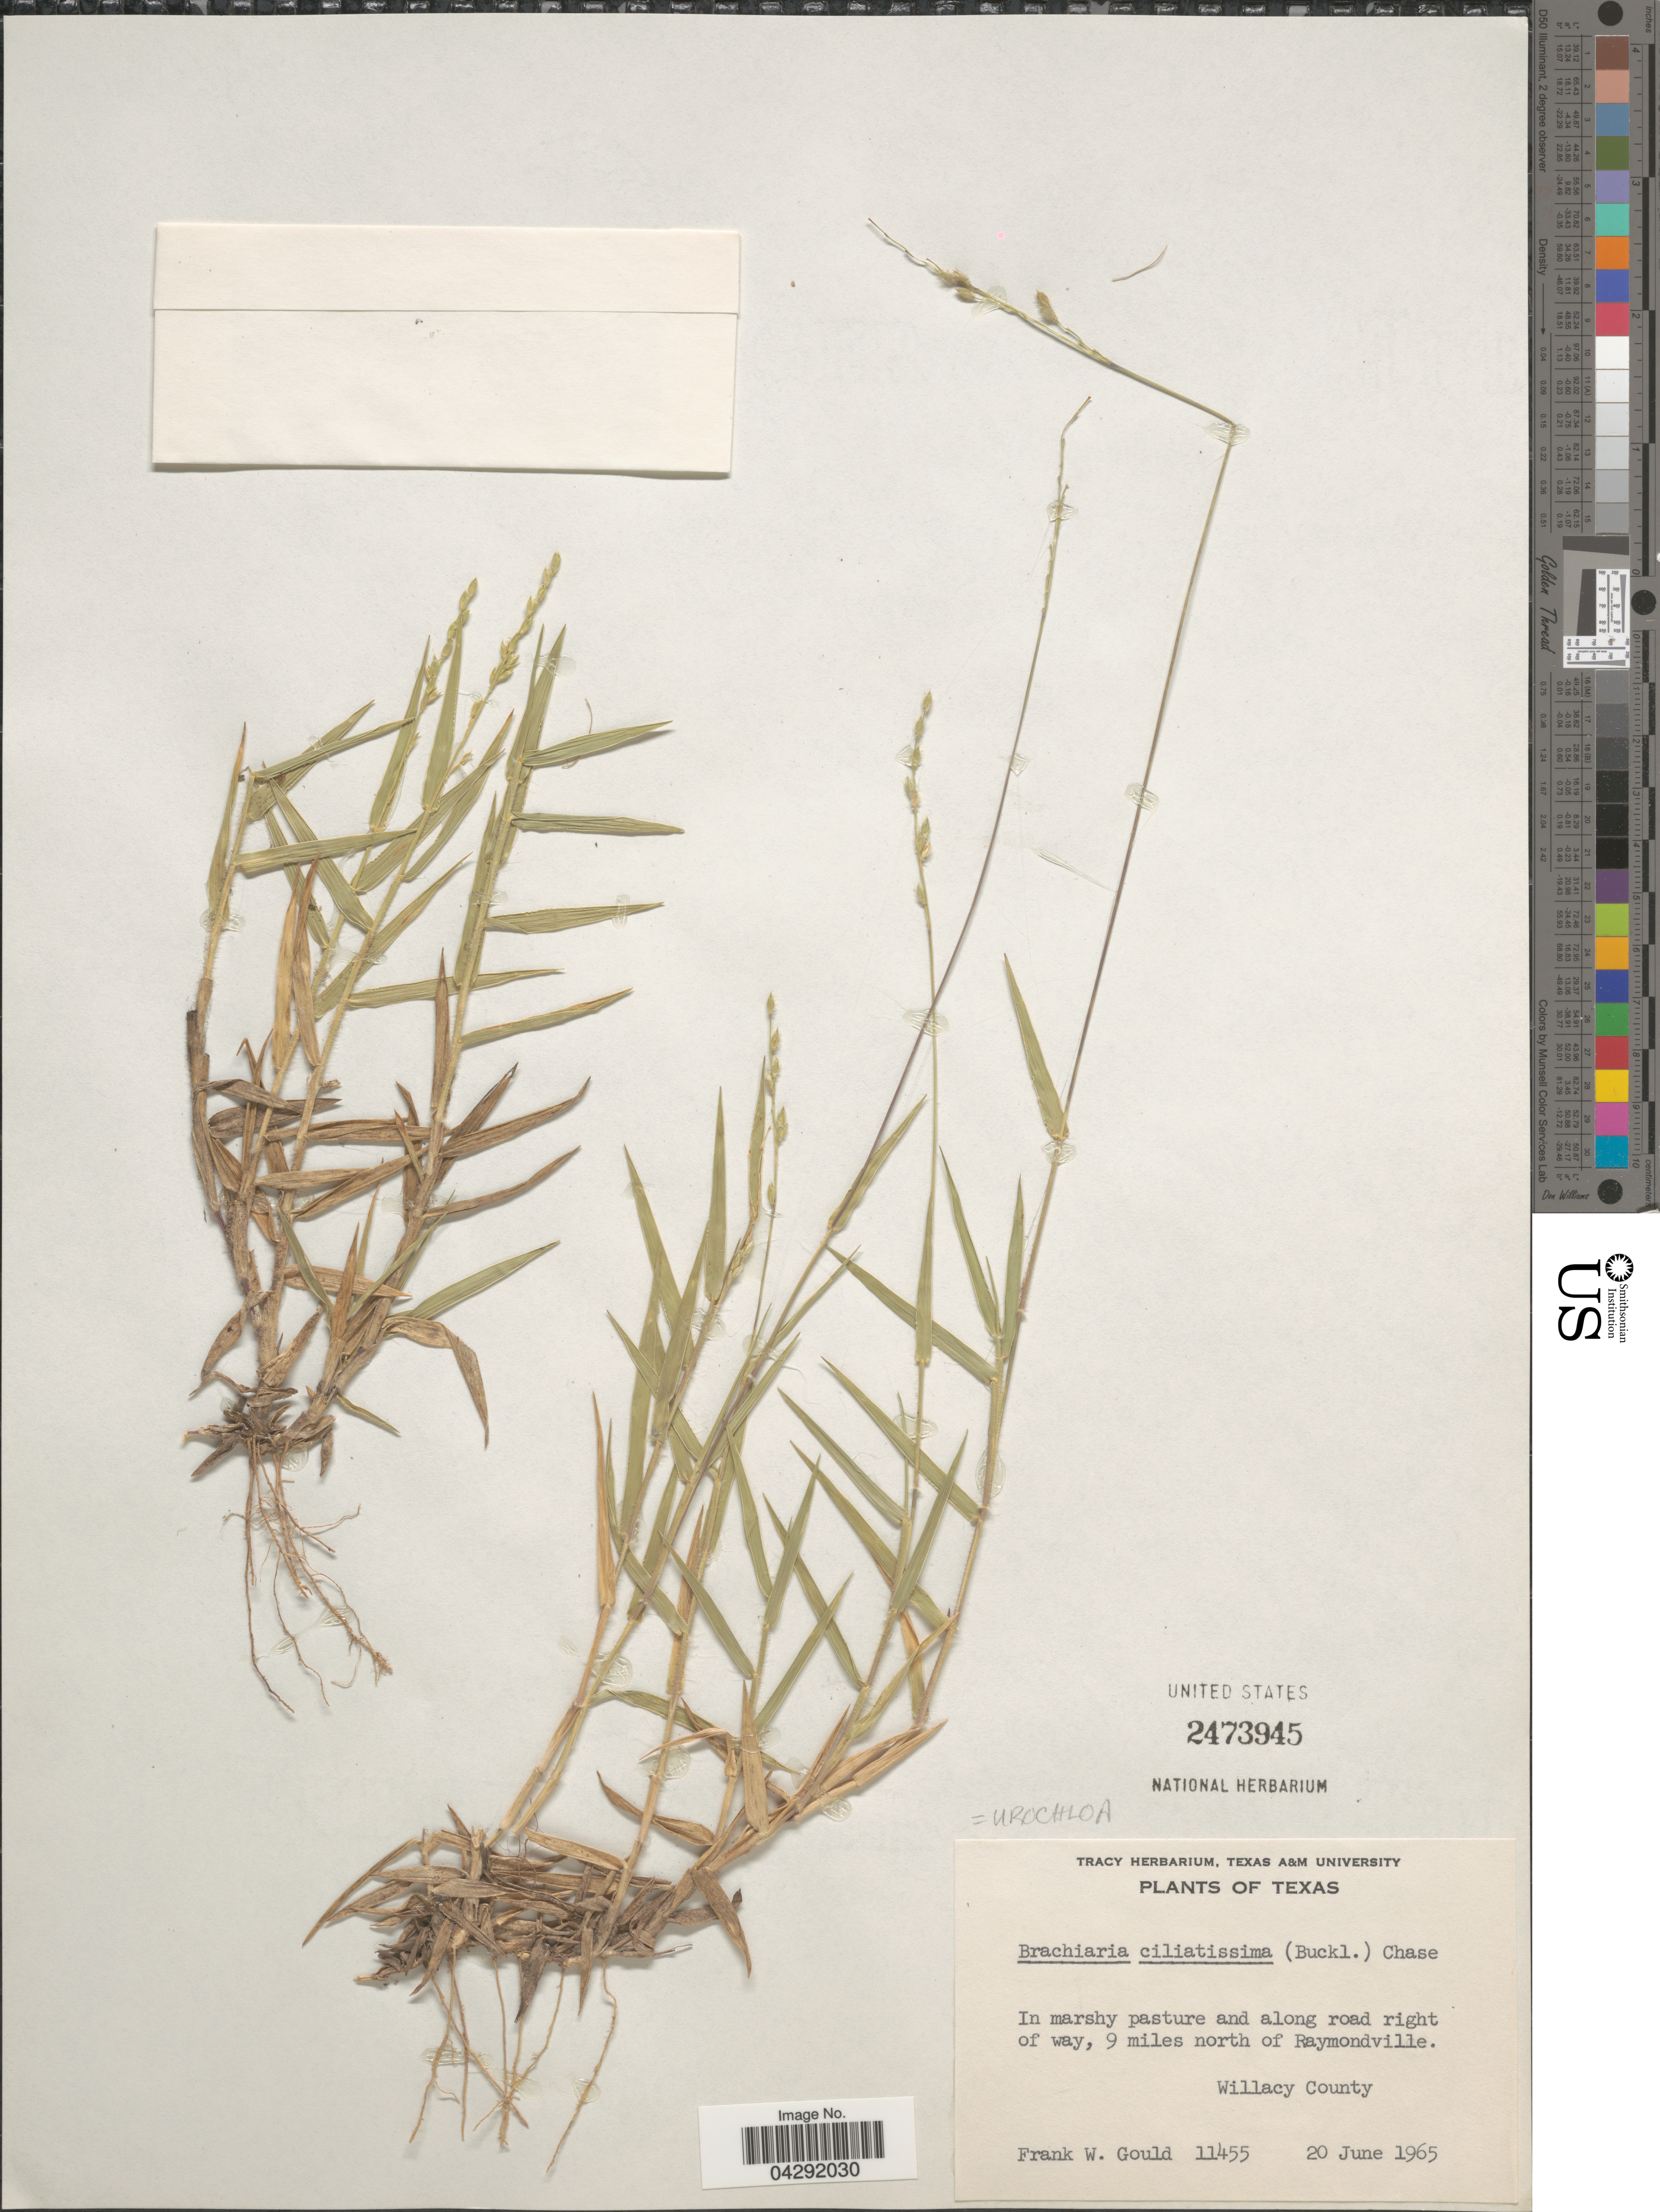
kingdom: Plantae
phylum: Tracheophyta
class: Liliopsida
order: Poales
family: Poaceae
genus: Urochloa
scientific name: Urochloa ciliatissima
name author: (Buckley) R.D. Webster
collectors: F. W. Gould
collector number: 11455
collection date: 1965-06-20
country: United States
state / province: Texas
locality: In marshy pasture and along road right of way, 9 miles north of Raymondville. Willacy County.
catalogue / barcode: US 2473945